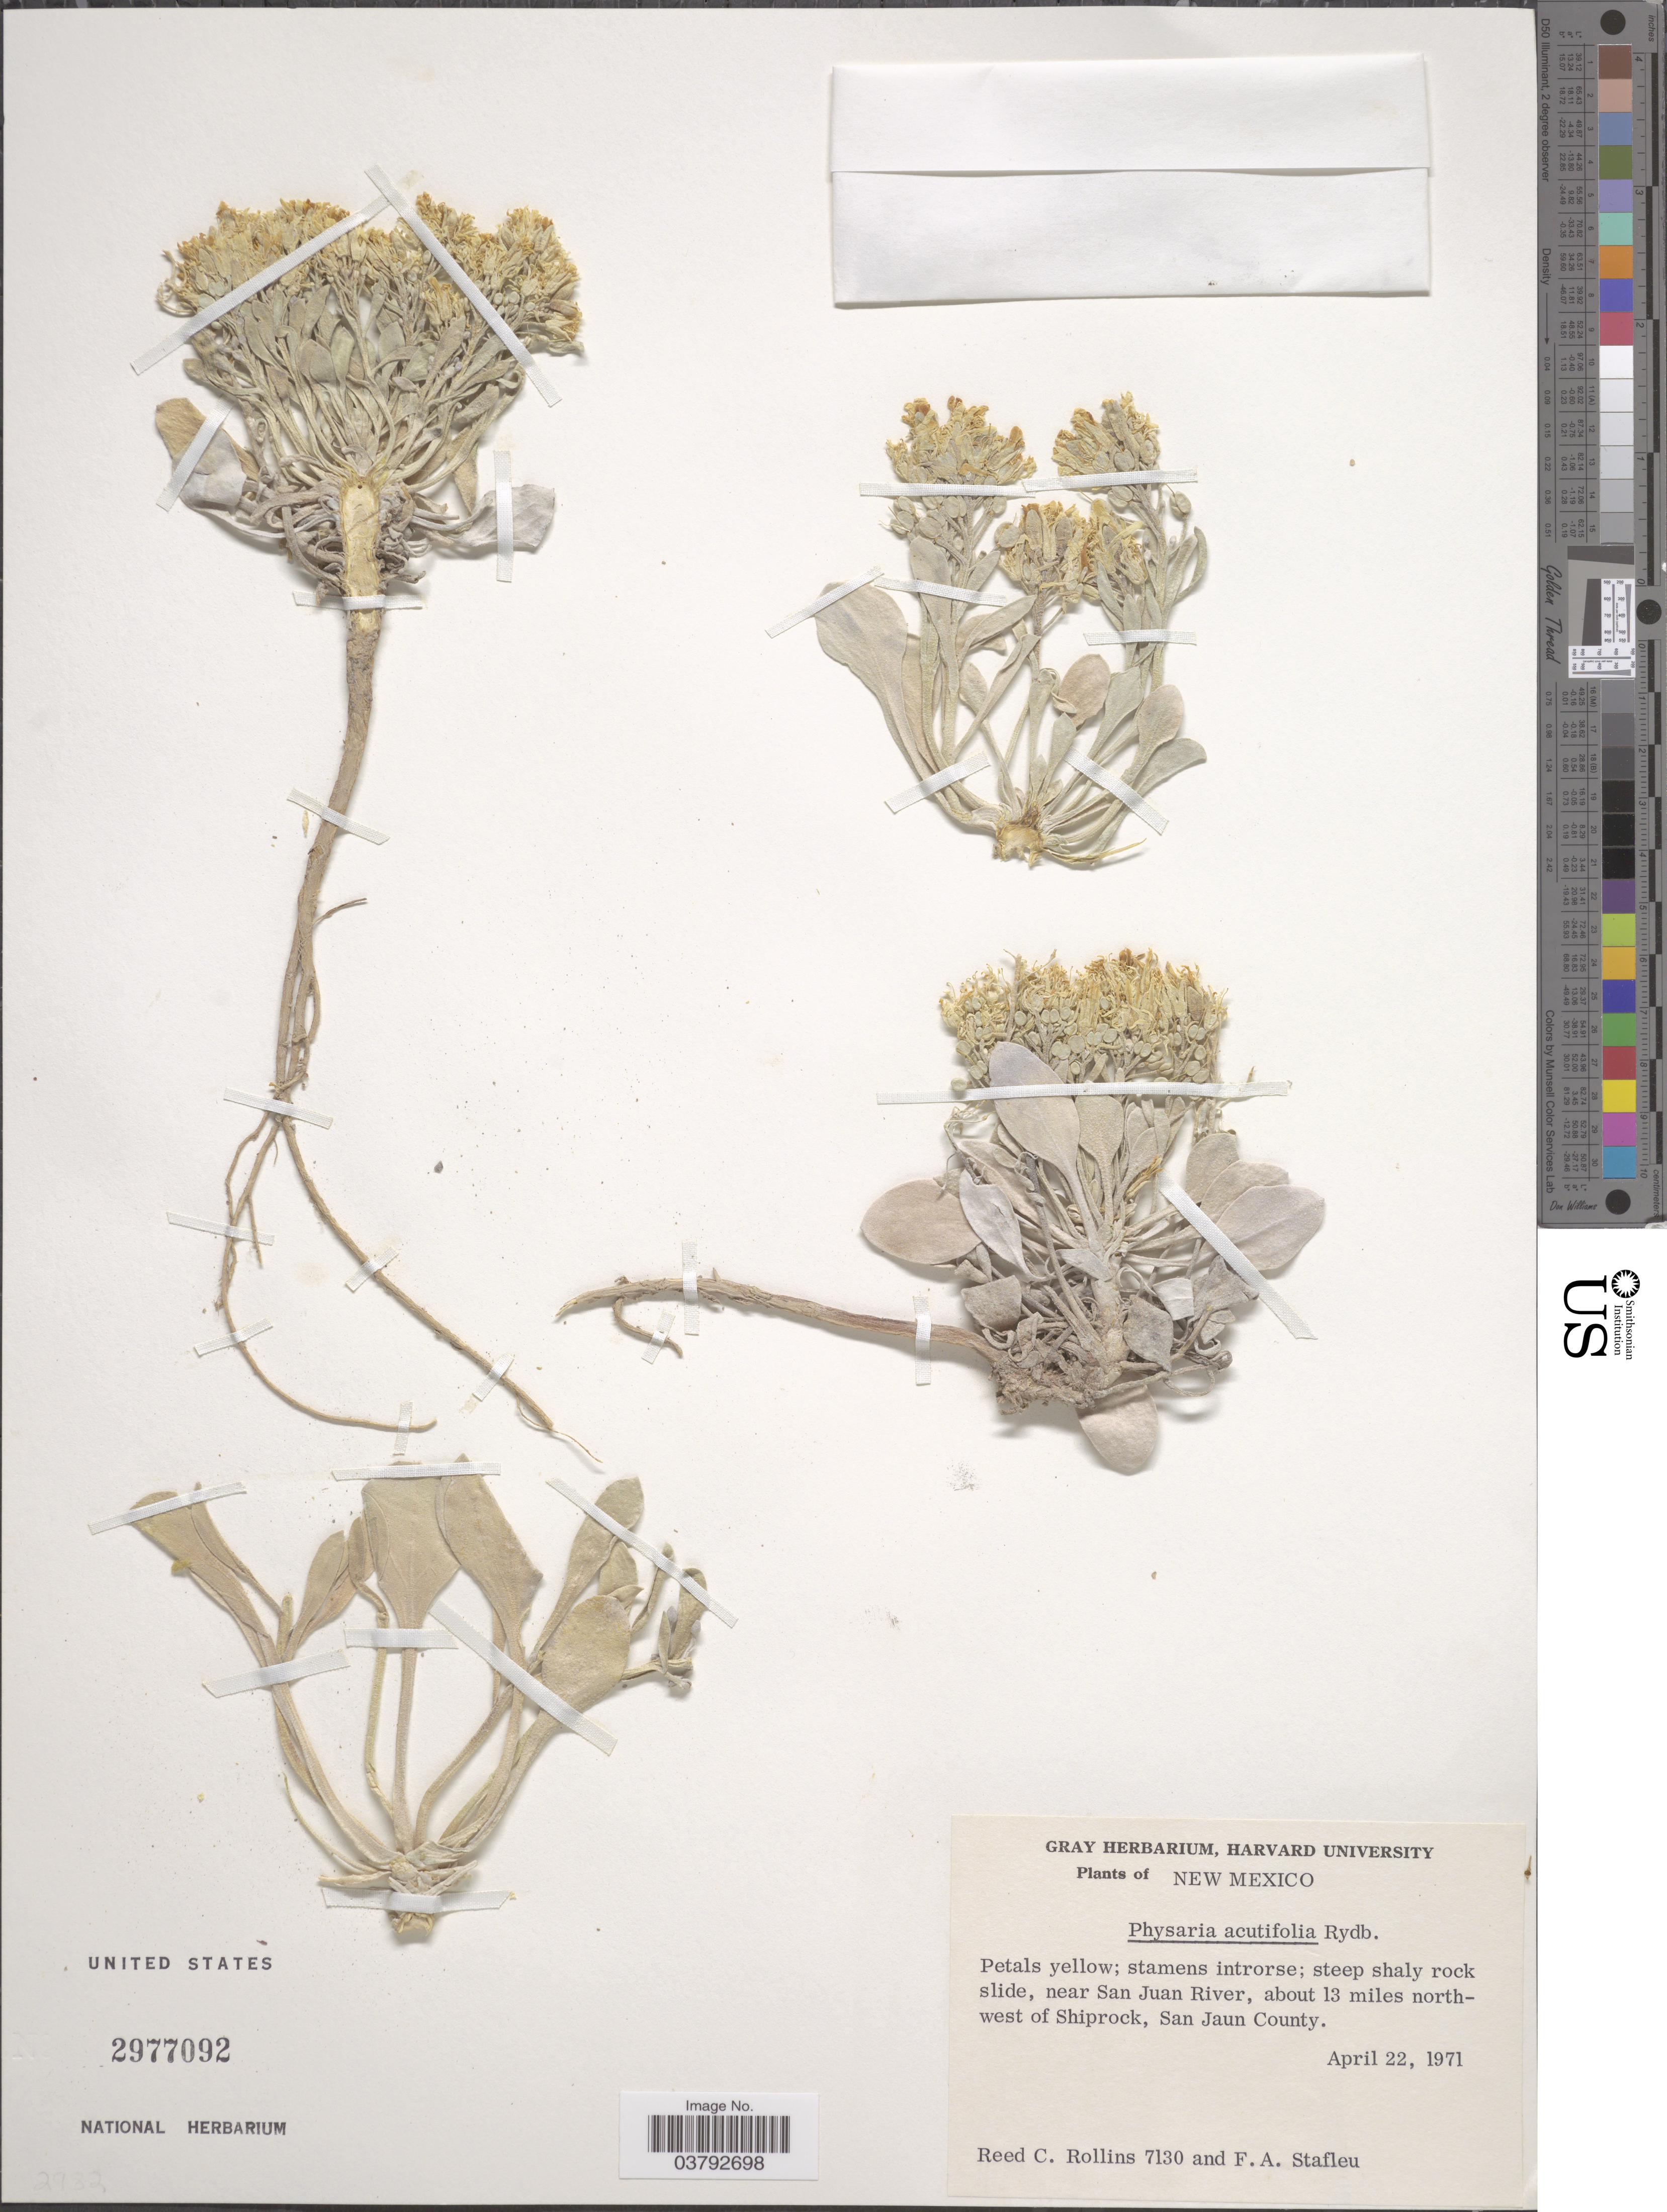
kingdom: Plantae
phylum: Tracheophyta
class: Magnoliopsida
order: Brassicales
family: Brassicaceae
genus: Physaria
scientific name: Physaria acutifolia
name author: Rydb.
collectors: R. C. Rollins & F. A. Stafleu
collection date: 1971-04-22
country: United States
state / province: New Mexico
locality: Near San Juan River, about 13 miles northwest of Shiprock, San Jaun County.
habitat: steep shaly rock slide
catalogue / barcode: US 2977092